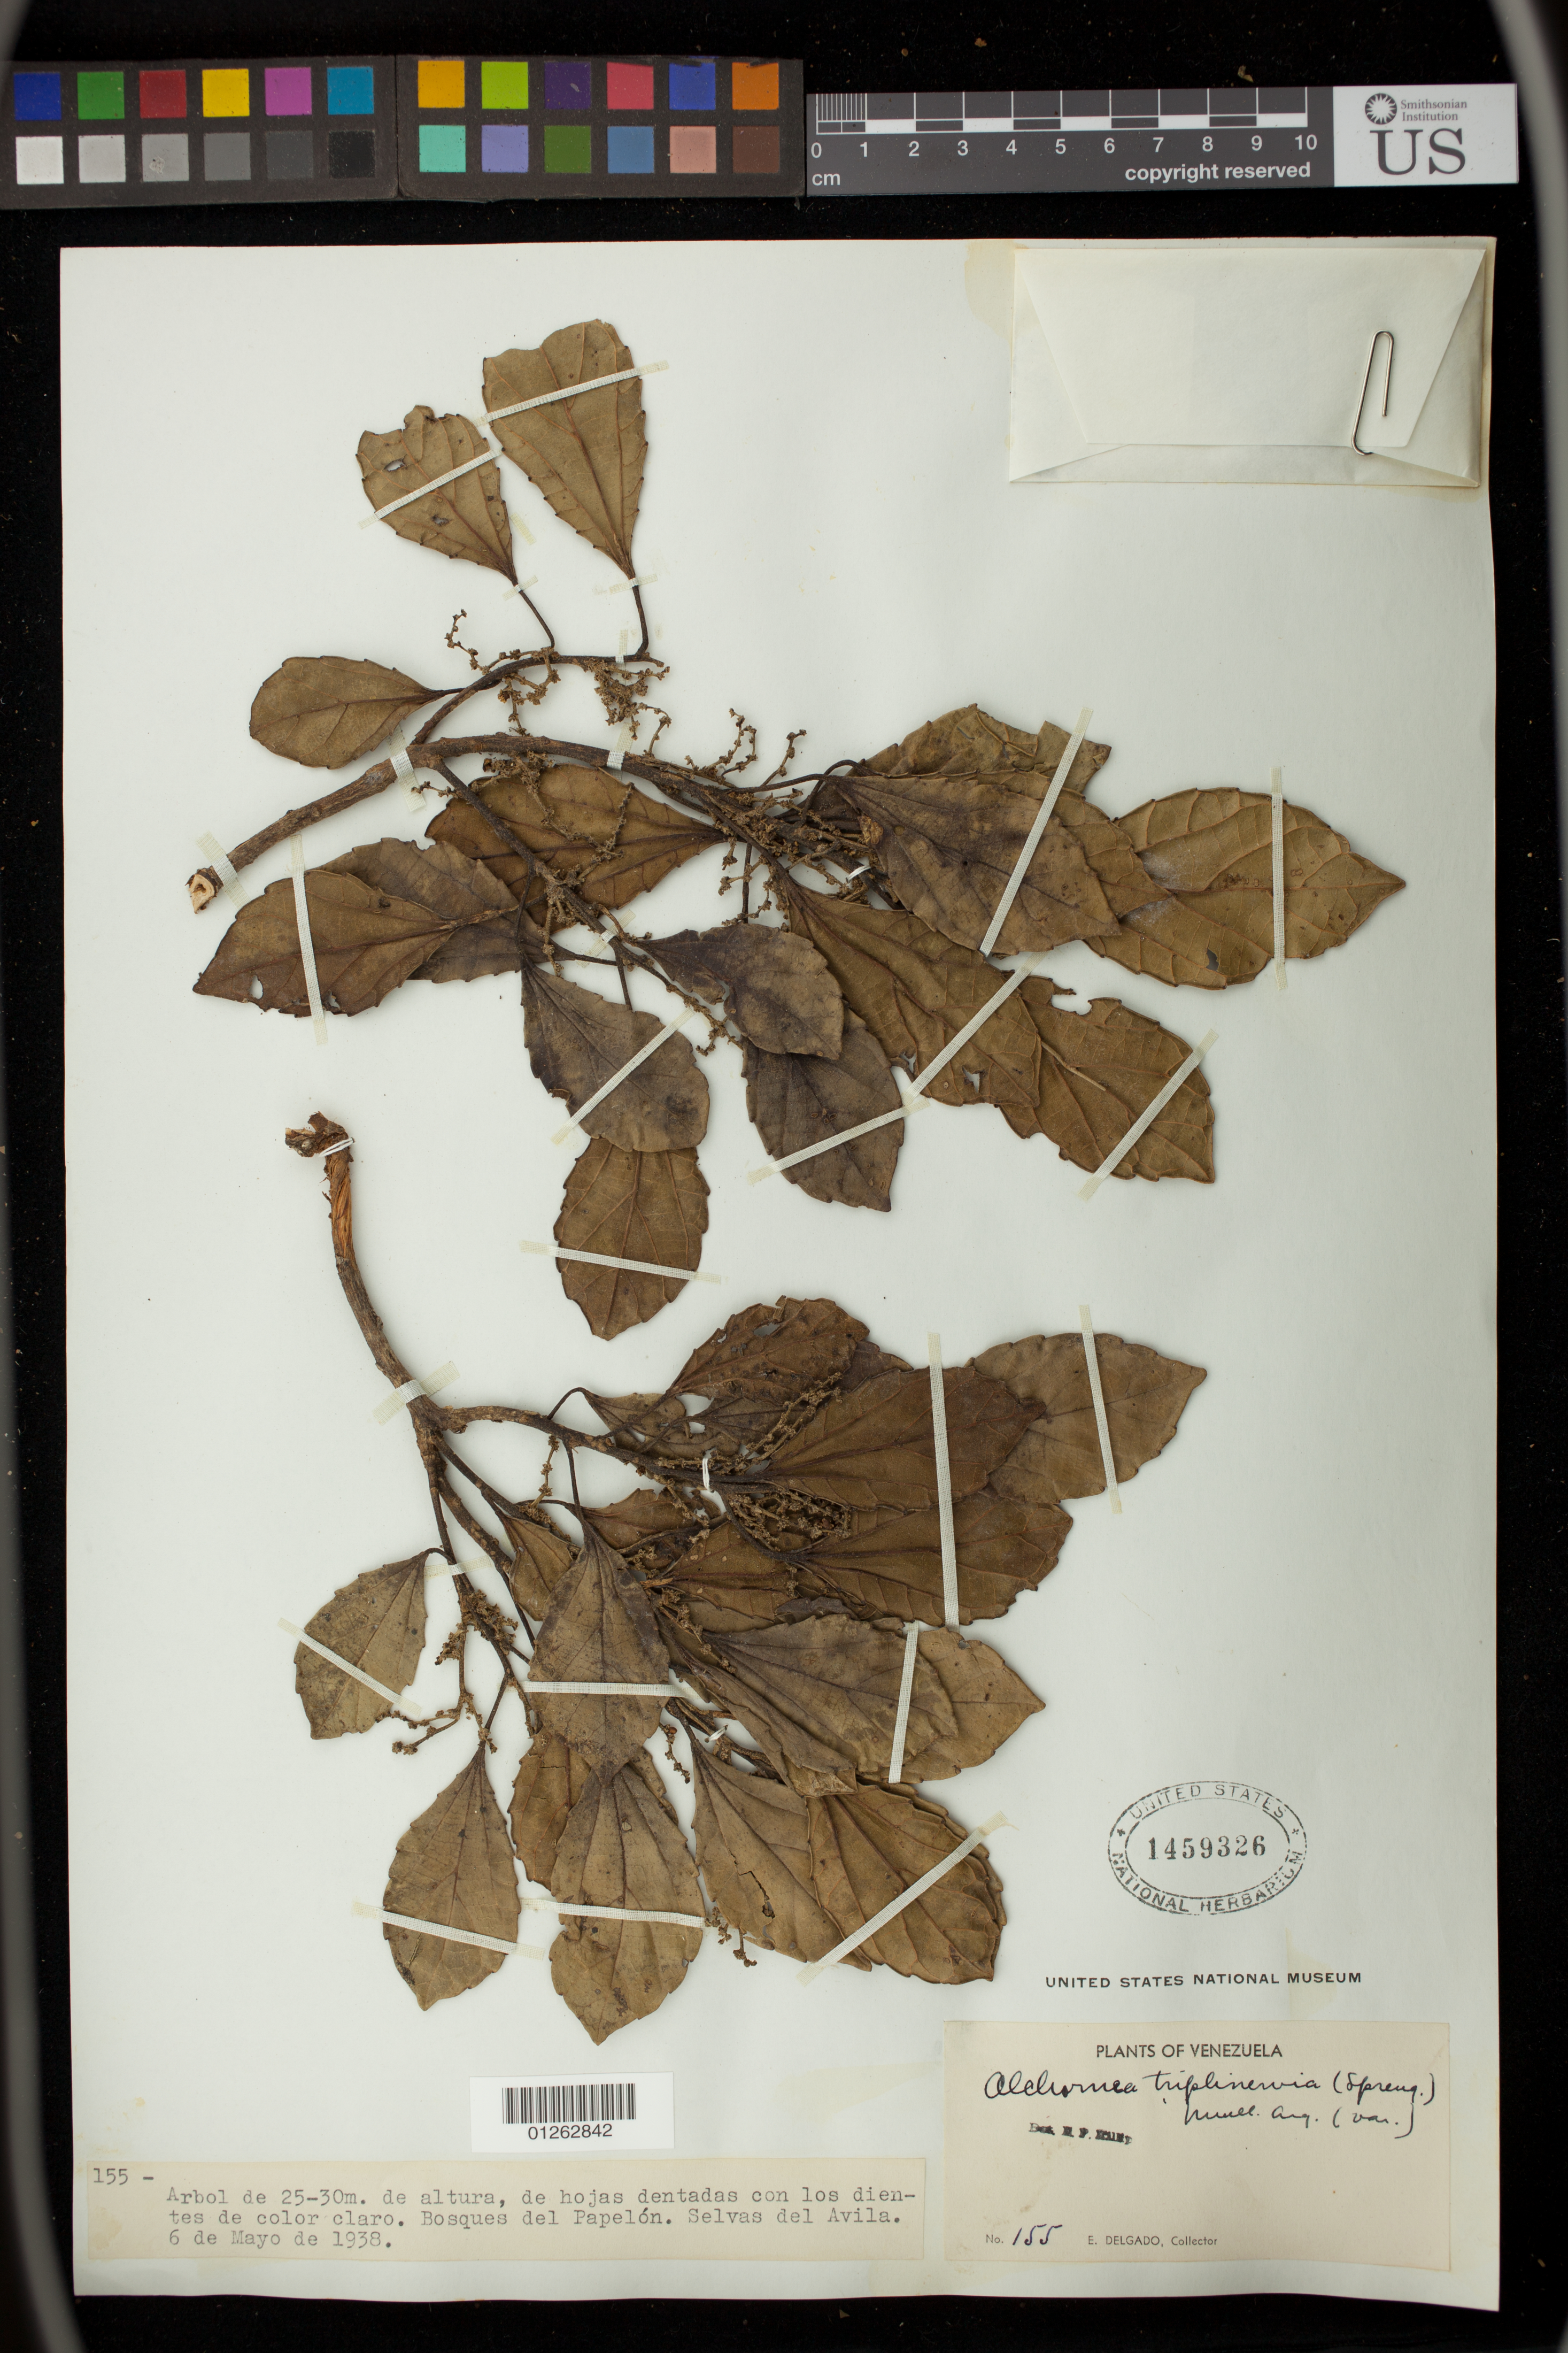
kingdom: Plantae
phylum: Tracheophyta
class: Magnoliopsida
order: Malpighiales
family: Euphorbiaceae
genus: Alchornea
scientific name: Alchornea triplinervia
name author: (Spreng.) Müll. Arg.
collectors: E. Delgado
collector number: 155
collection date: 1938-05-06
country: Venezuela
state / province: Portuguesa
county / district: Papelon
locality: Bosques [forests] del Papelon. Selvas [jungles] del Avila.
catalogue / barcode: US 1459326